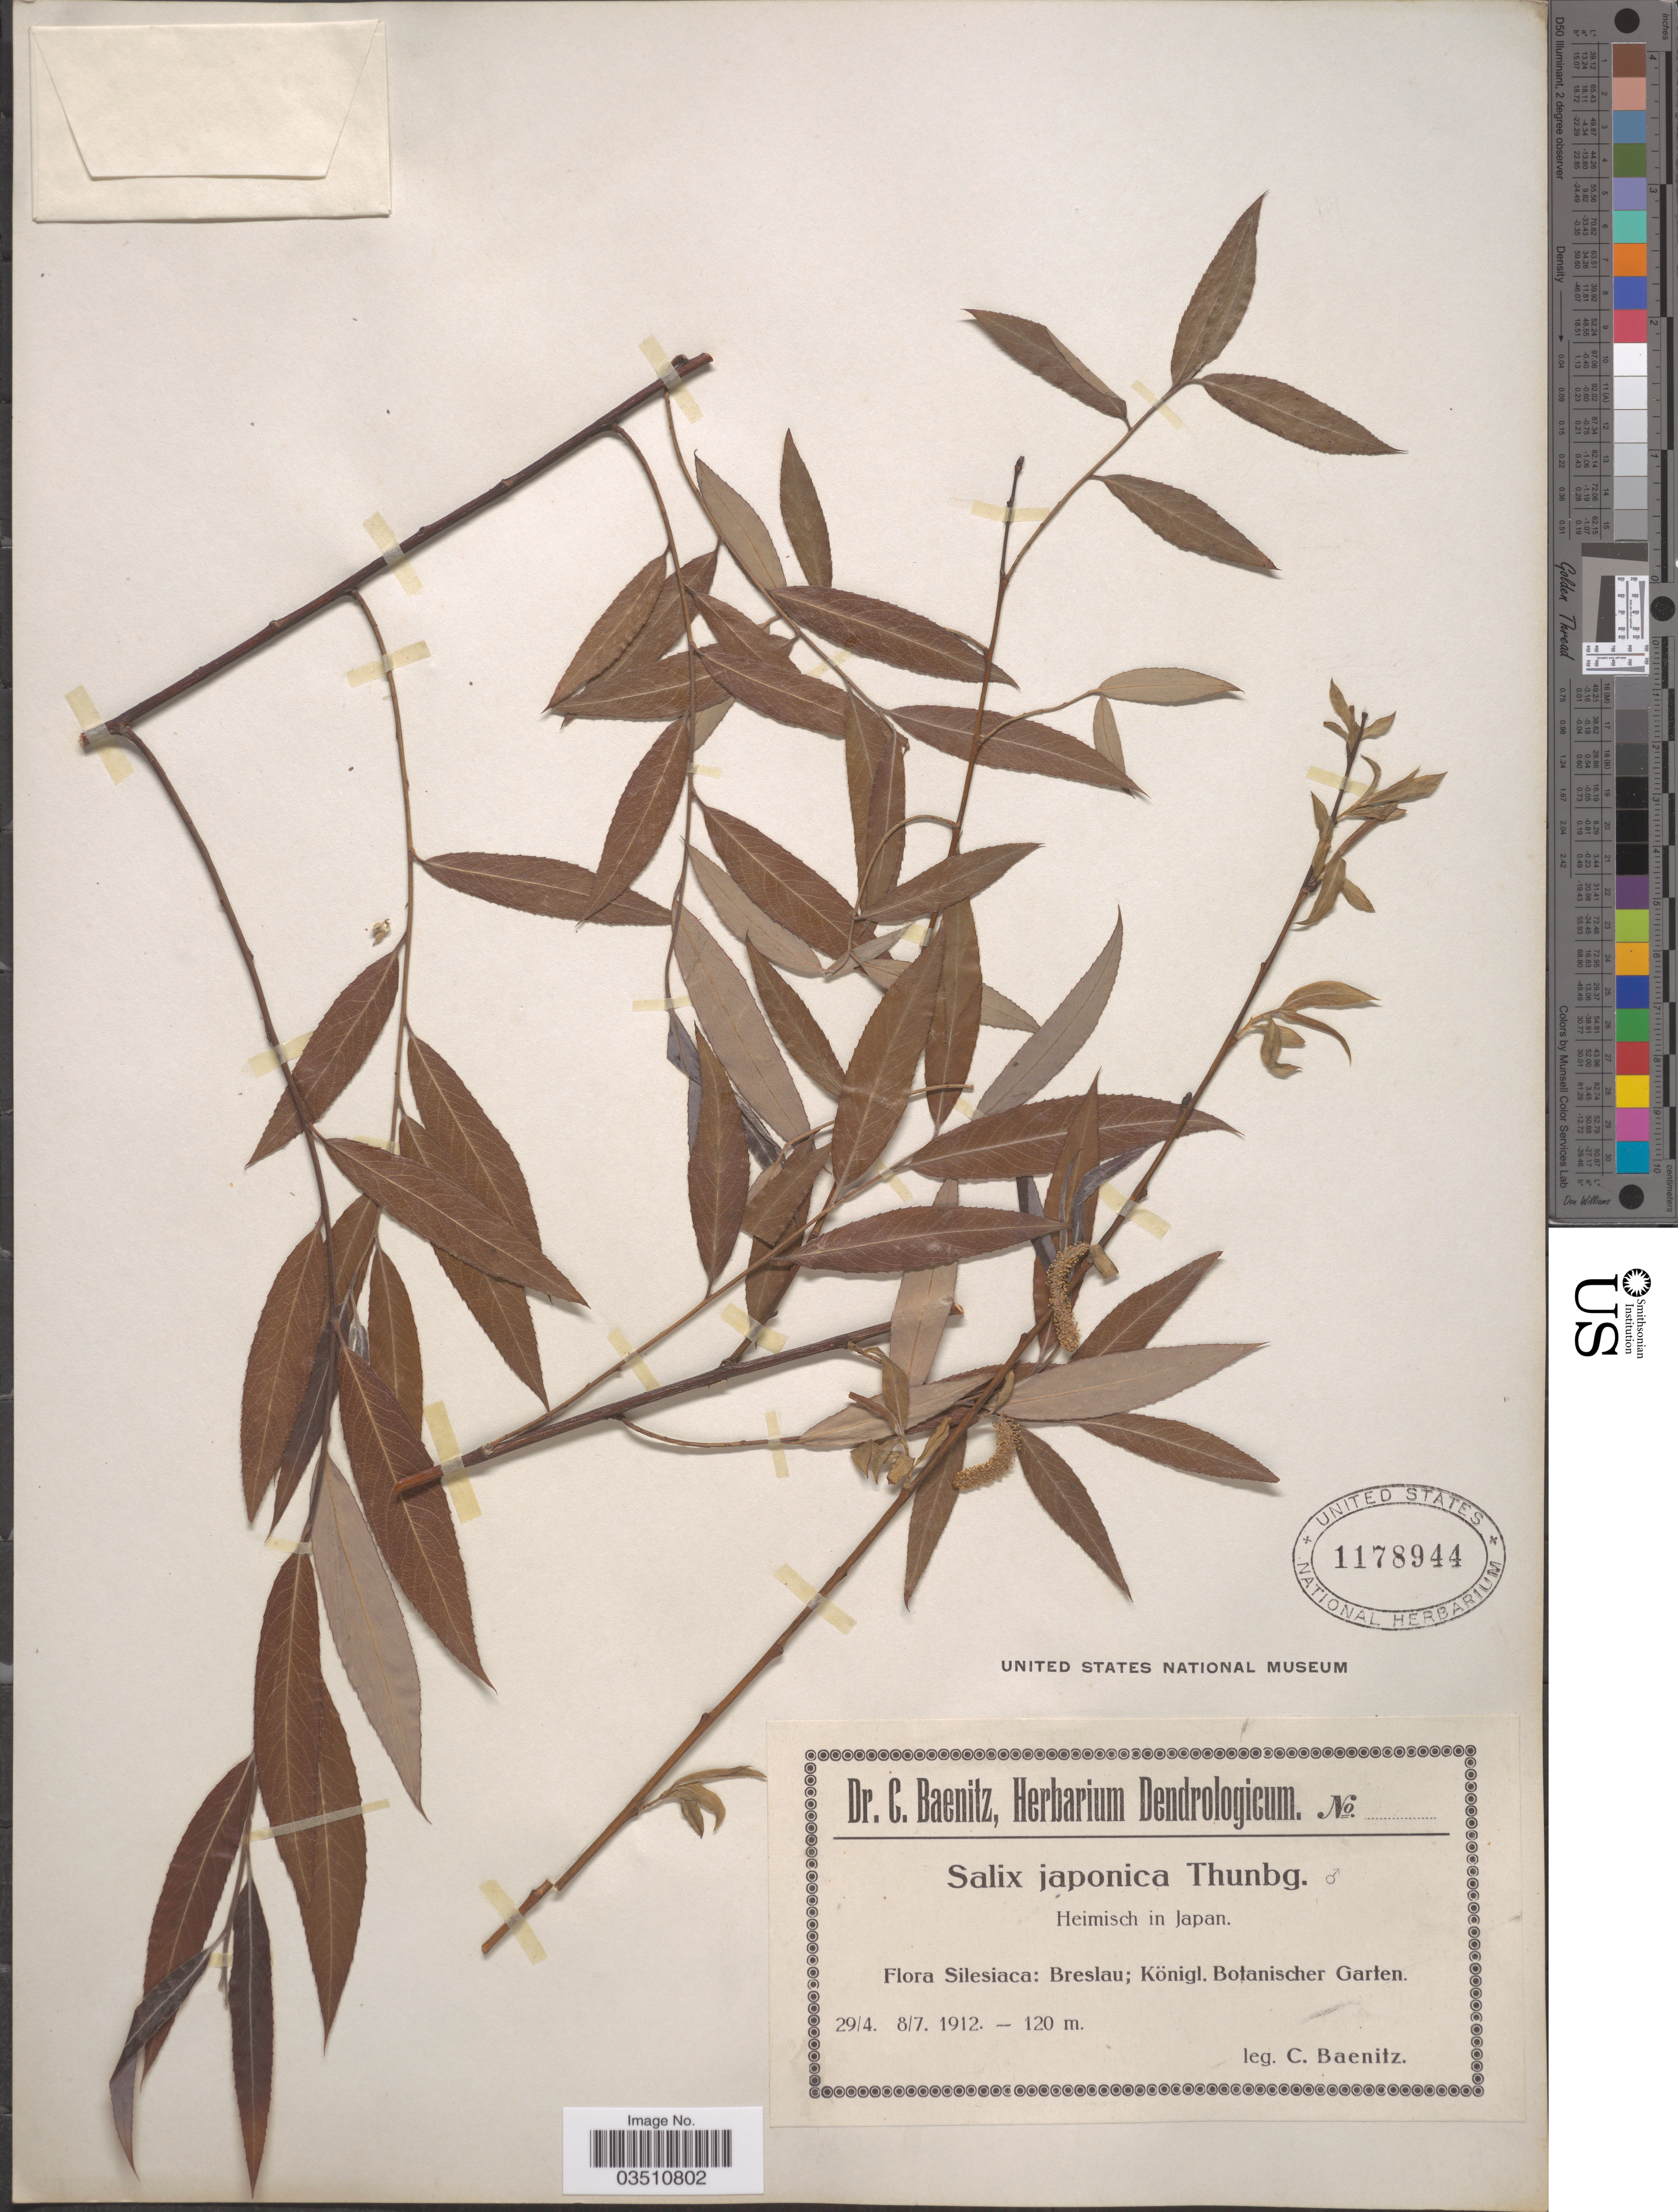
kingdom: Plantae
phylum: Tracheophyta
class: Magnoliopsida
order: Malpighiales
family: Salicaceae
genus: Salix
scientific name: Salix japonica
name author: Thunb.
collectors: C. G. Baenitz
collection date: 1912-04-29/1912-07-08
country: Poland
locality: Silesiaca: Breslau; Königl. Botanischer Garten.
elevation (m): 120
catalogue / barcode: US 1178944